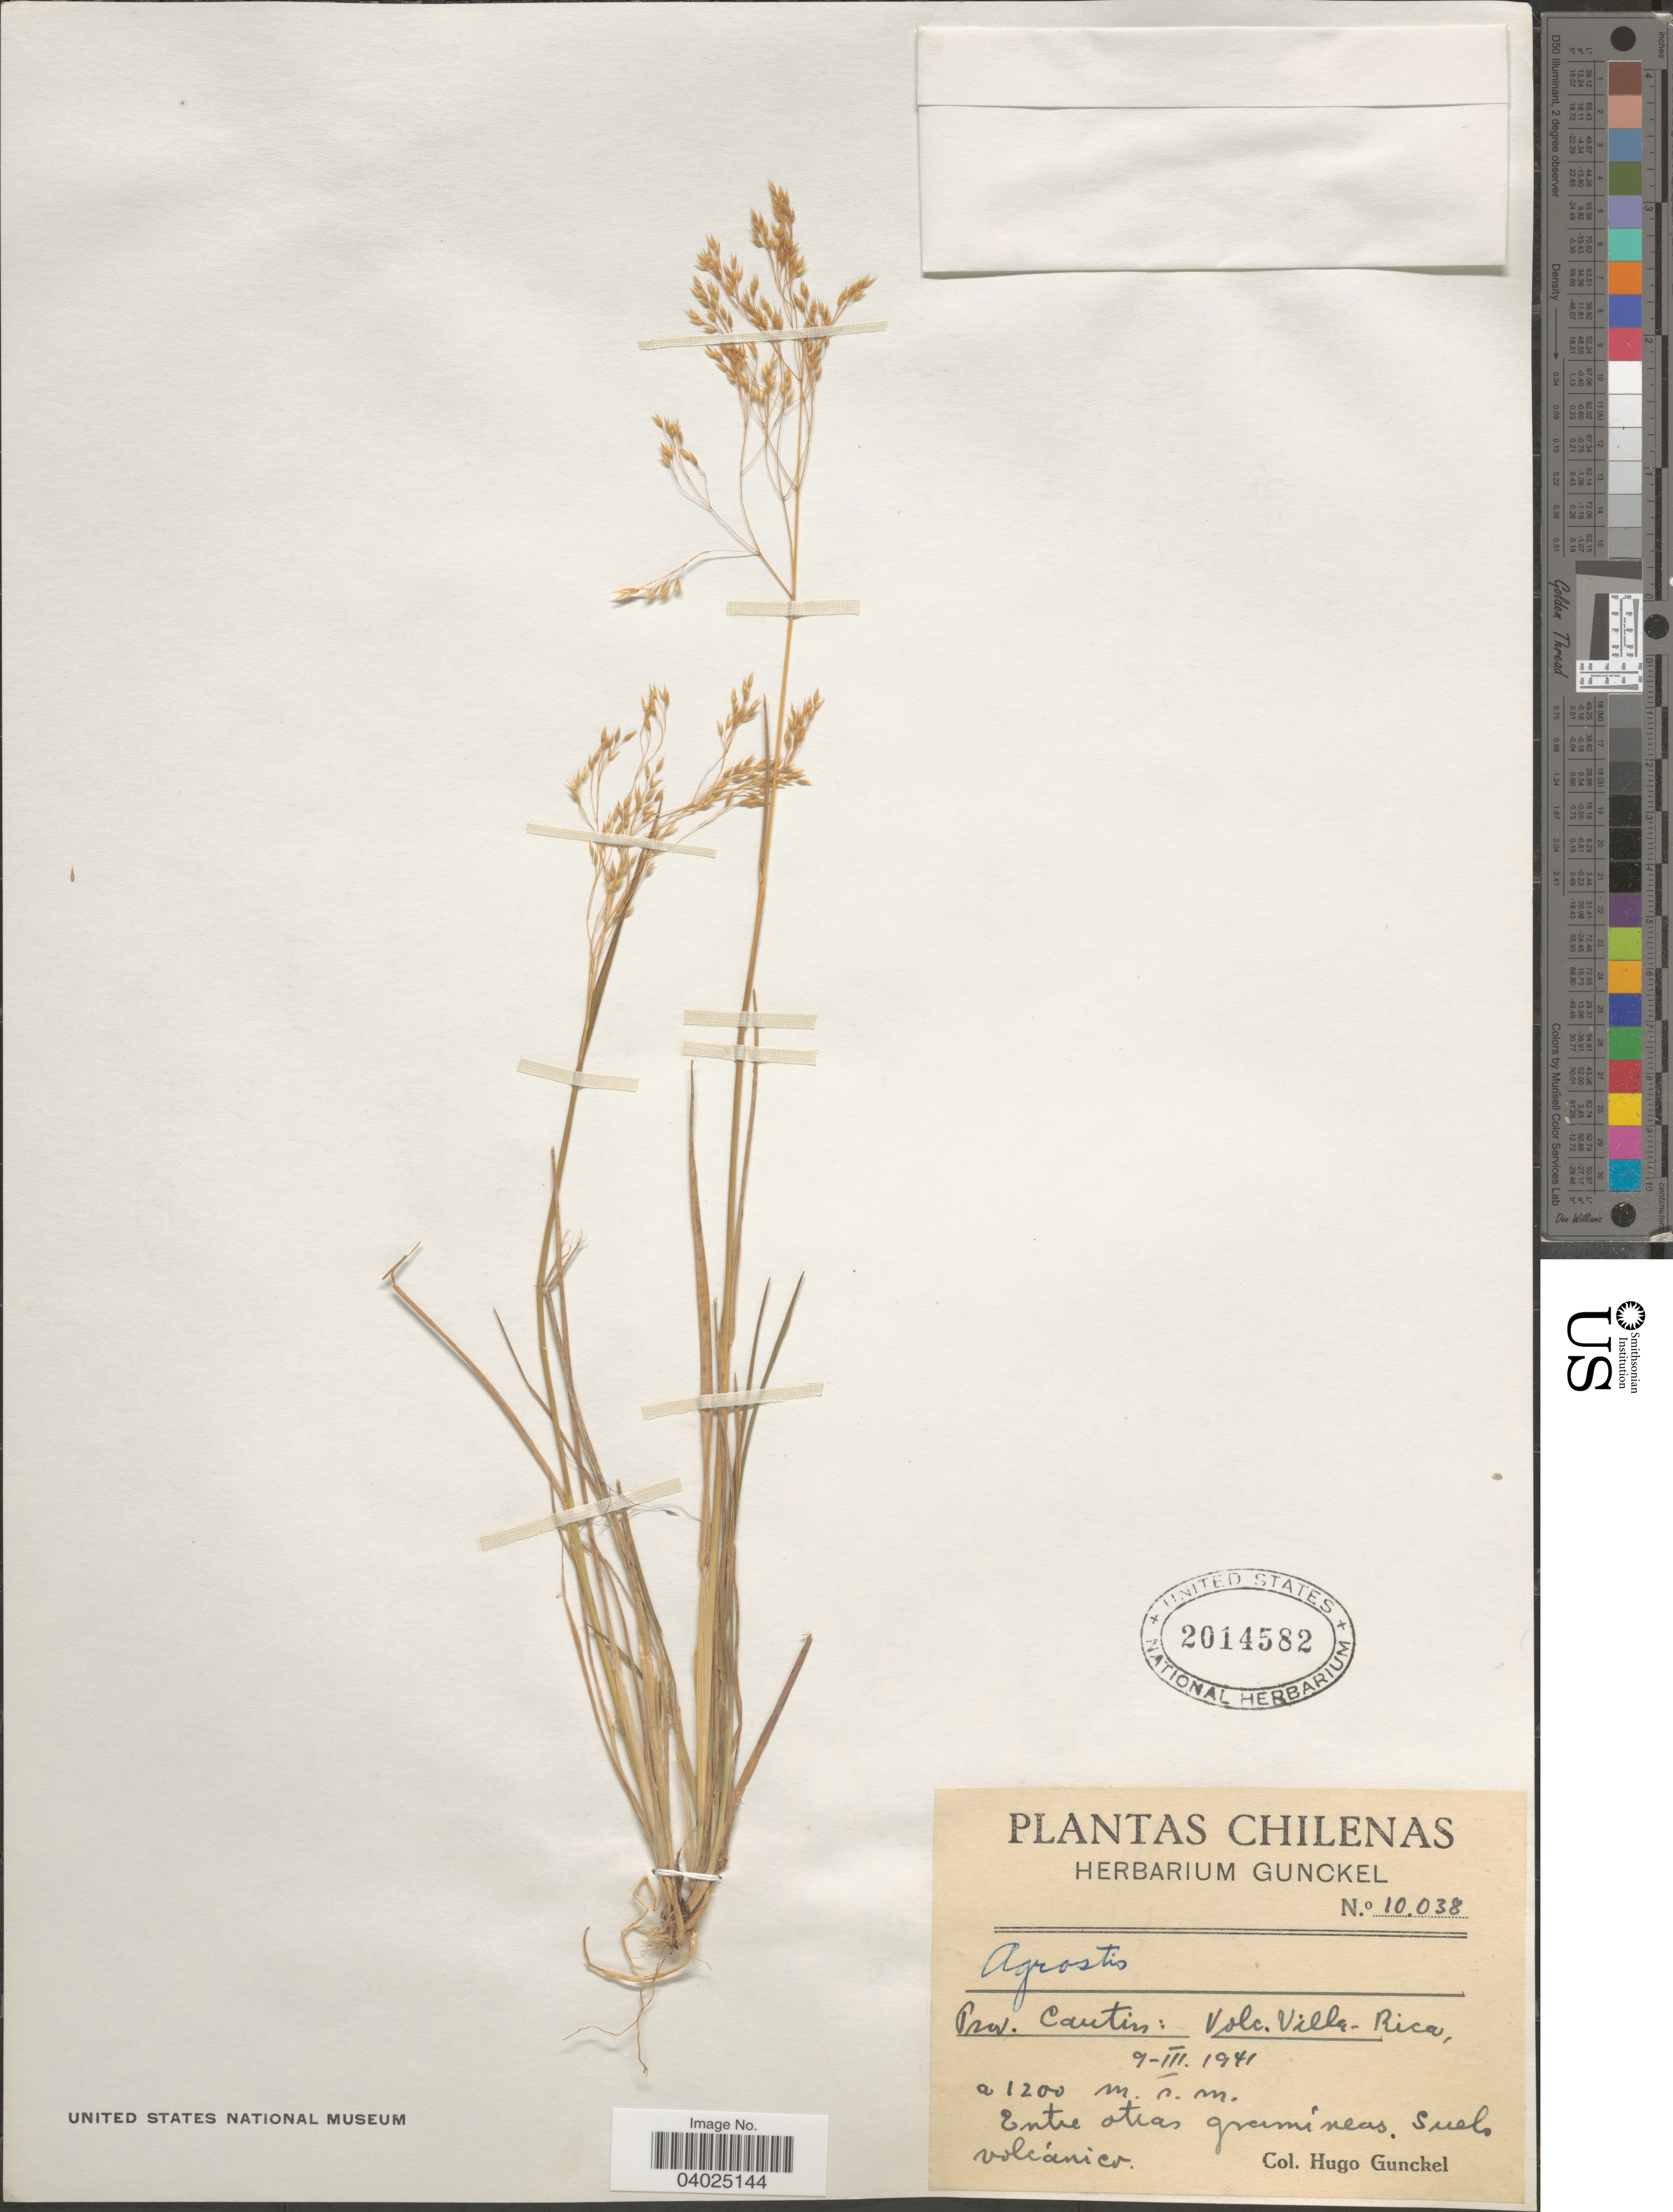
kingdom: Plantae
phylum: Tracheophyta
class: Liliopsida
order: Poales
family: Poaceae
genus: Agrostis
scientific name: Agrostis sp.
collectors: H. Gunckel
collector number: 10038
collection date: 1941-03-09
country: Chile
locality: Prov. Cautin: Volc. Villa-Rica.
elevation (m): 1200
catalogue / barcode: US 2014582